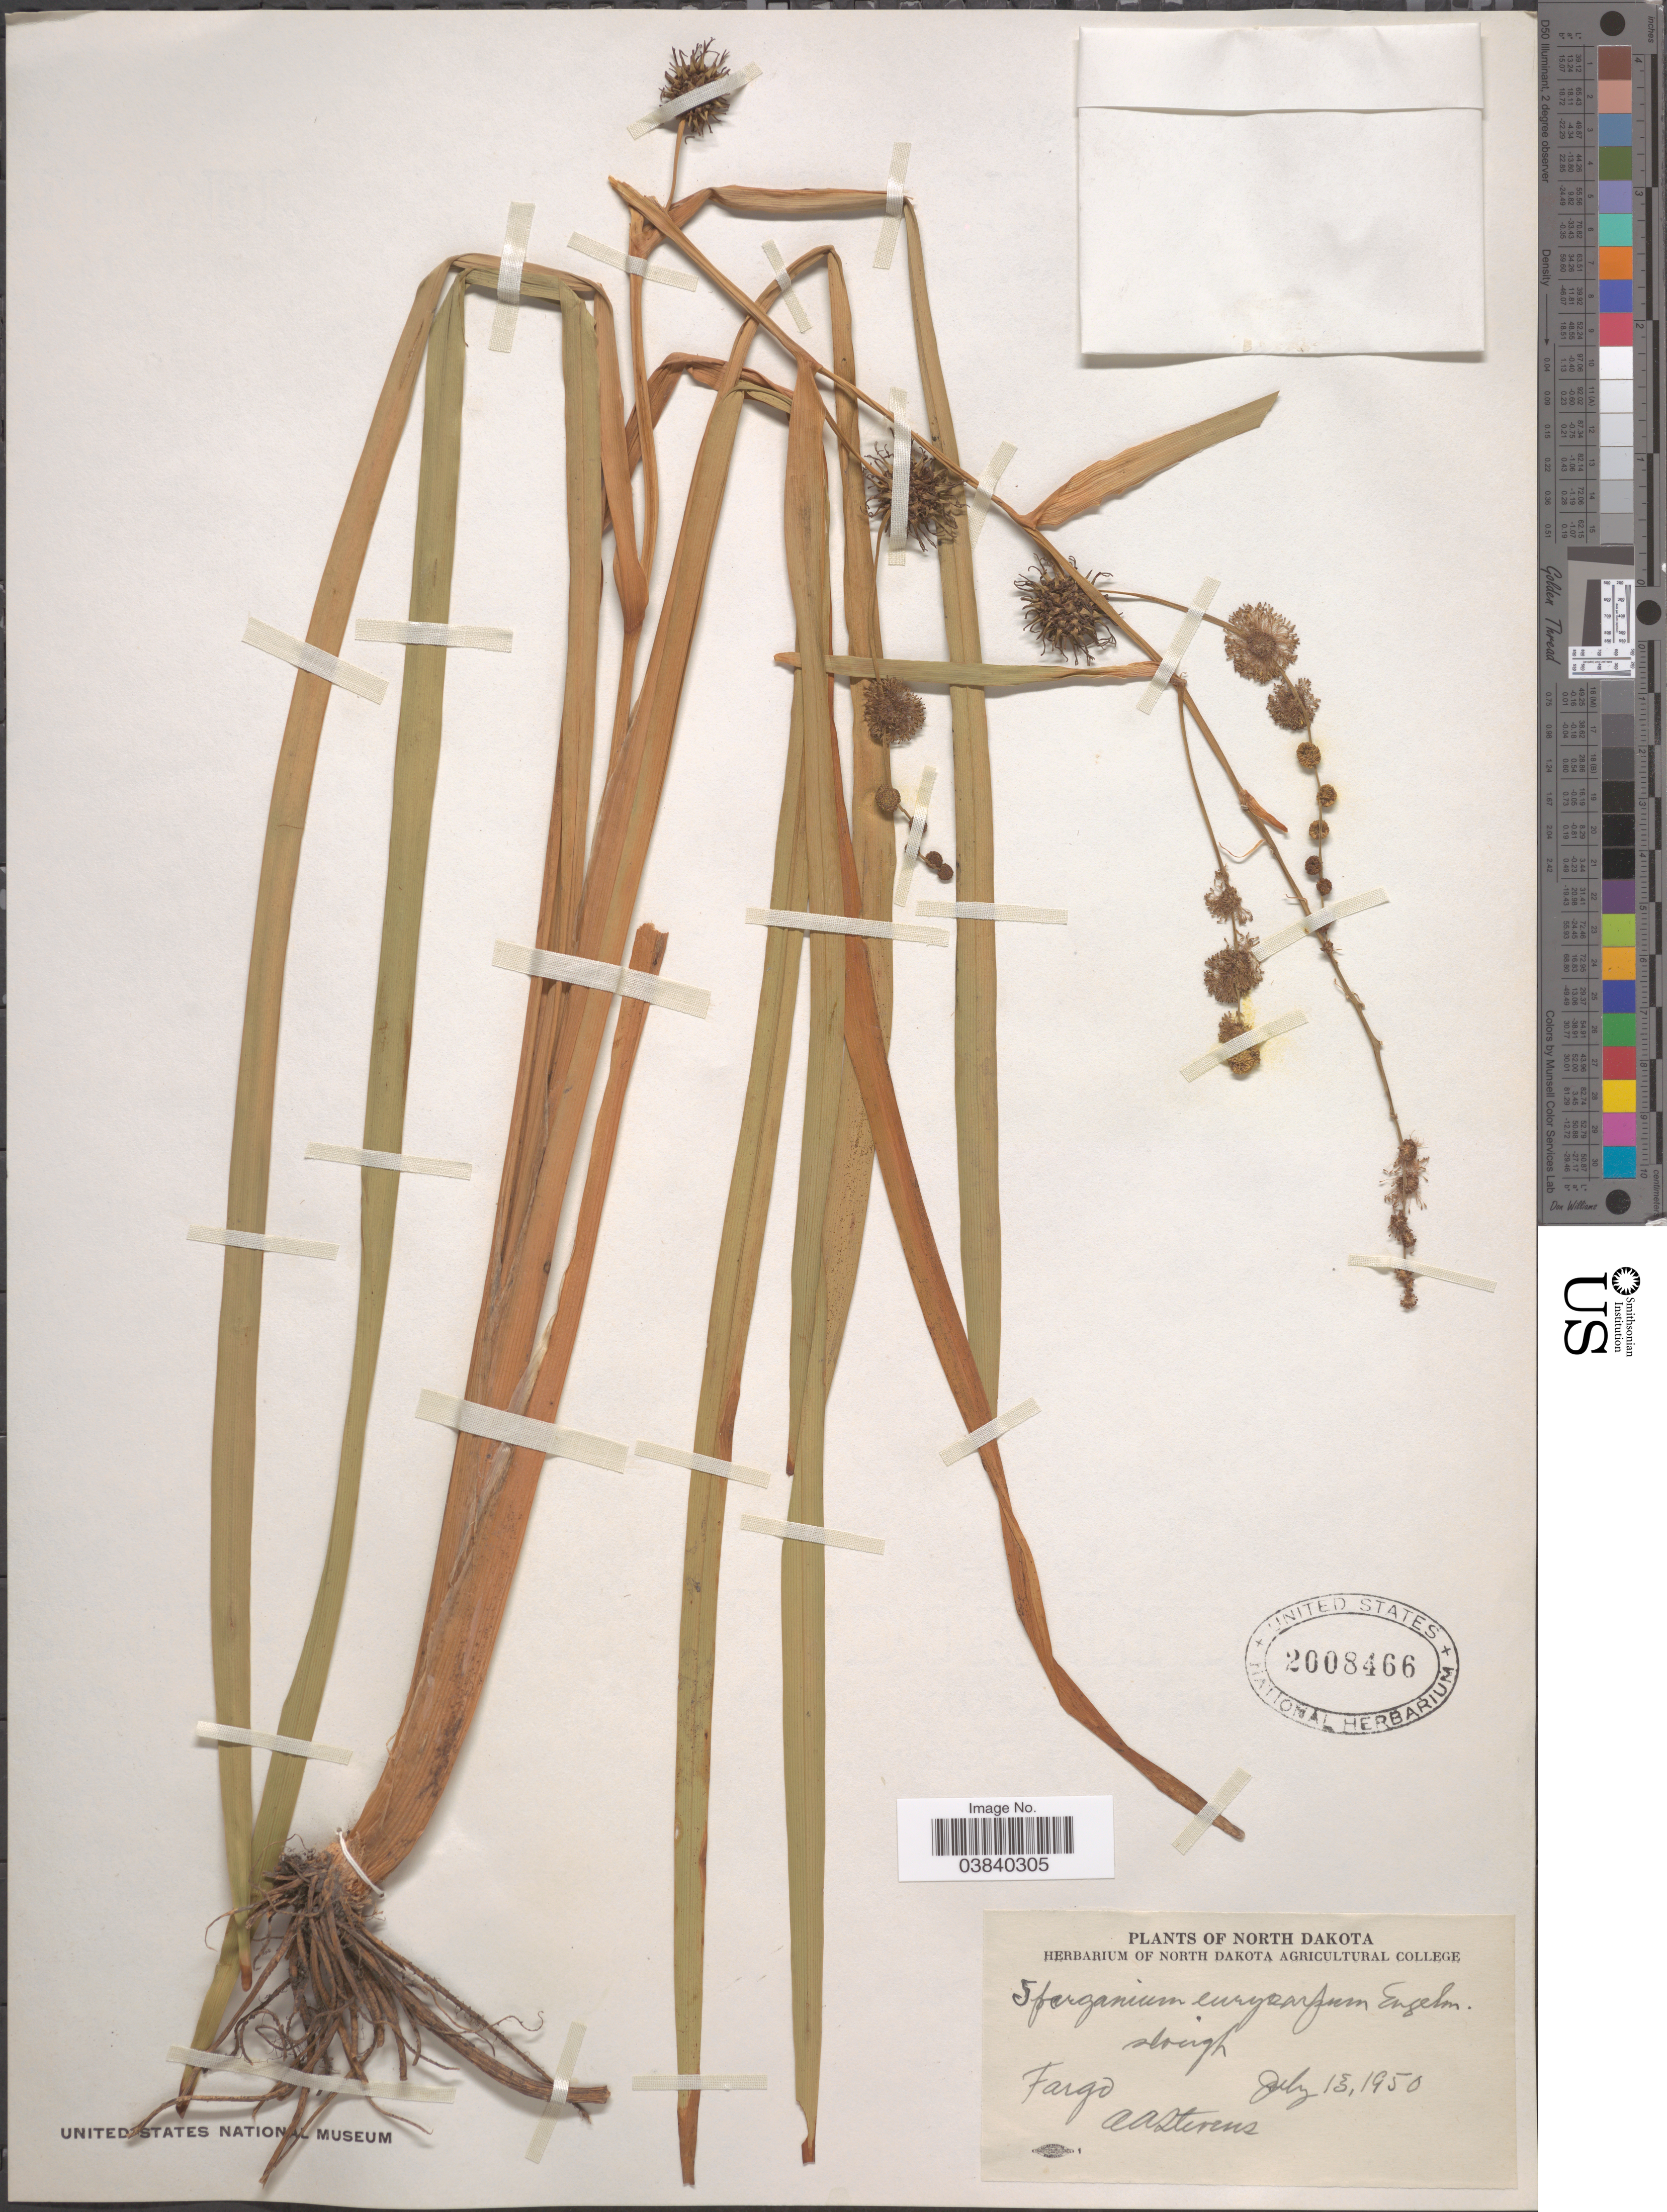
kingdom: Plantae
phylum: Tracheophyta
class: Liliopsida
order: Poales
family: Typhaceae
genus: Sparganium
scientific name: Sparganium eurycarpum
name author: Engelm.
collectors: A. Stevens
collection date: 1950-07-13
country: United States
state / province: North Dakota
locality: Fargo.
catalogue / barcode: US 2008466